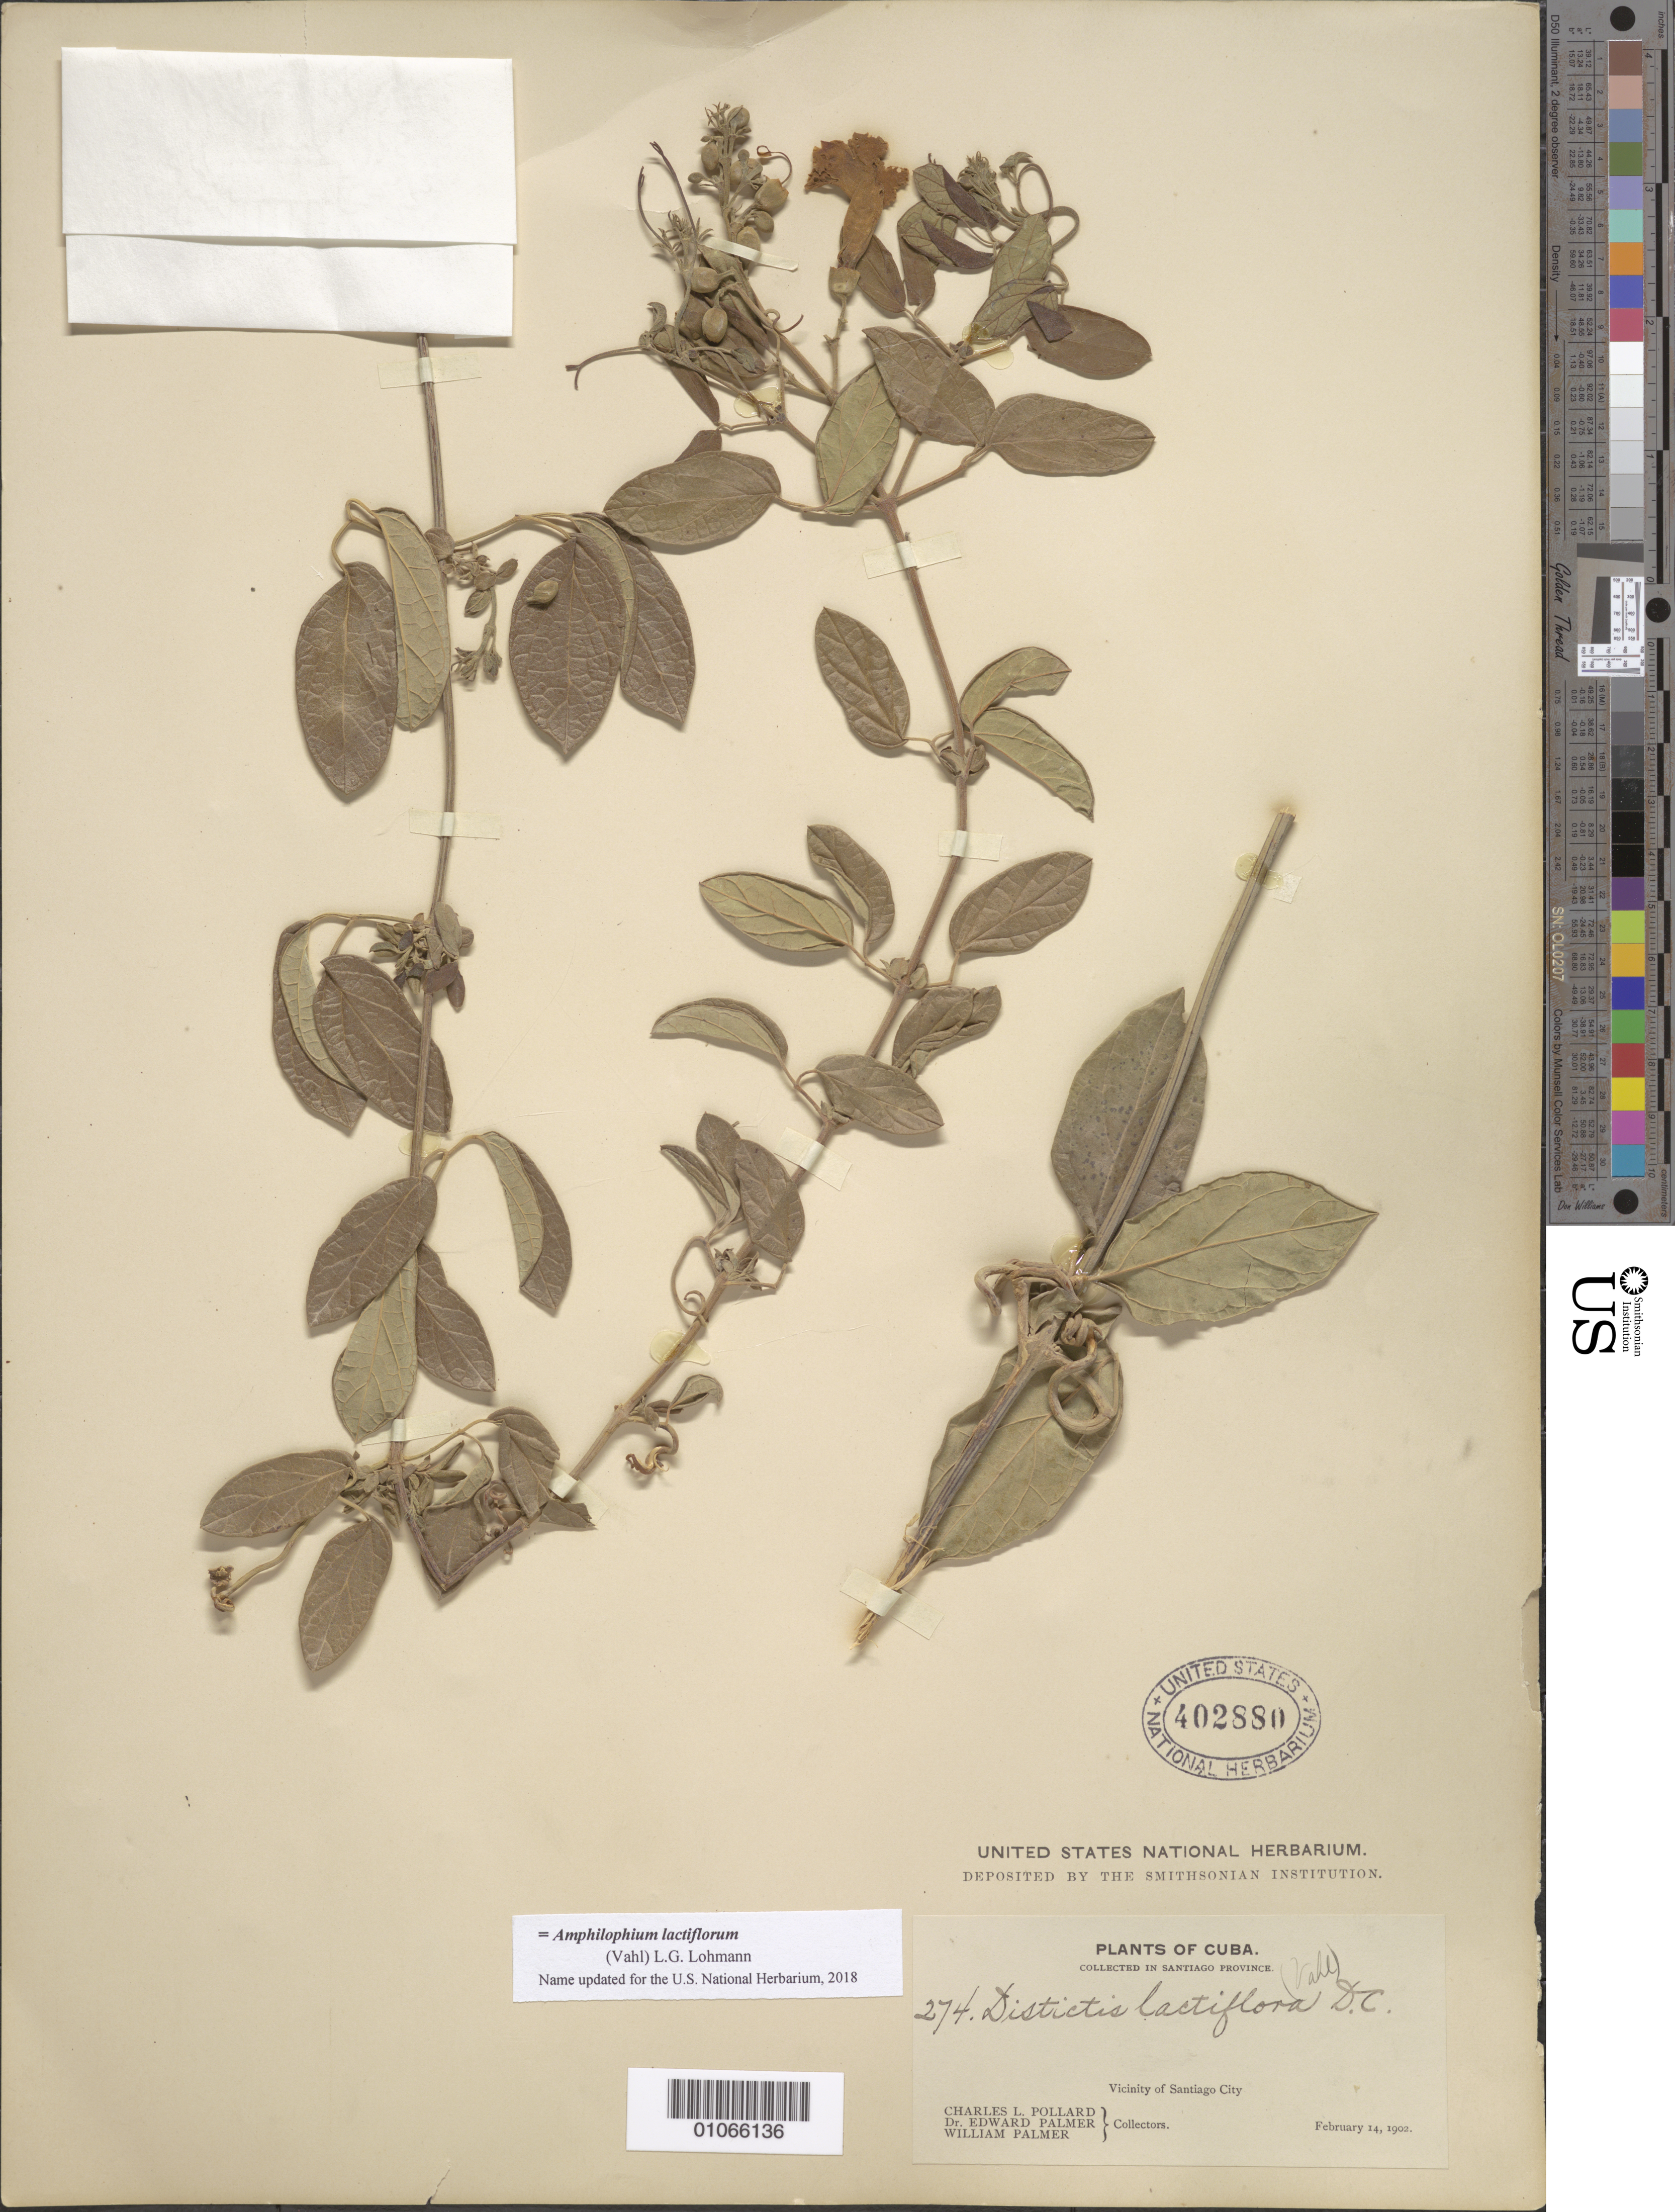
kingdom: Plantae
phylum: Tracheophyta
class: Magnoliopsida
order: Lamiales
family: Bignoniaceae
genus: Amphilophium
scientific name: Amphilophium lactiflorum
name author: (Vahl) L.G. Lohmann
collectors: C. L. Pollard, D. E. Palmer & W. Palmer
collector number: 274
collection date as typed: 14 Feb 1902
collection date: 1902-02-14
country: Cuba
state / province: Santiago de Cuba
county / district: Santiago De Cuba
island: Cuba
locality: Vicinity of Santiago City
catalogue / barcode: US 402880